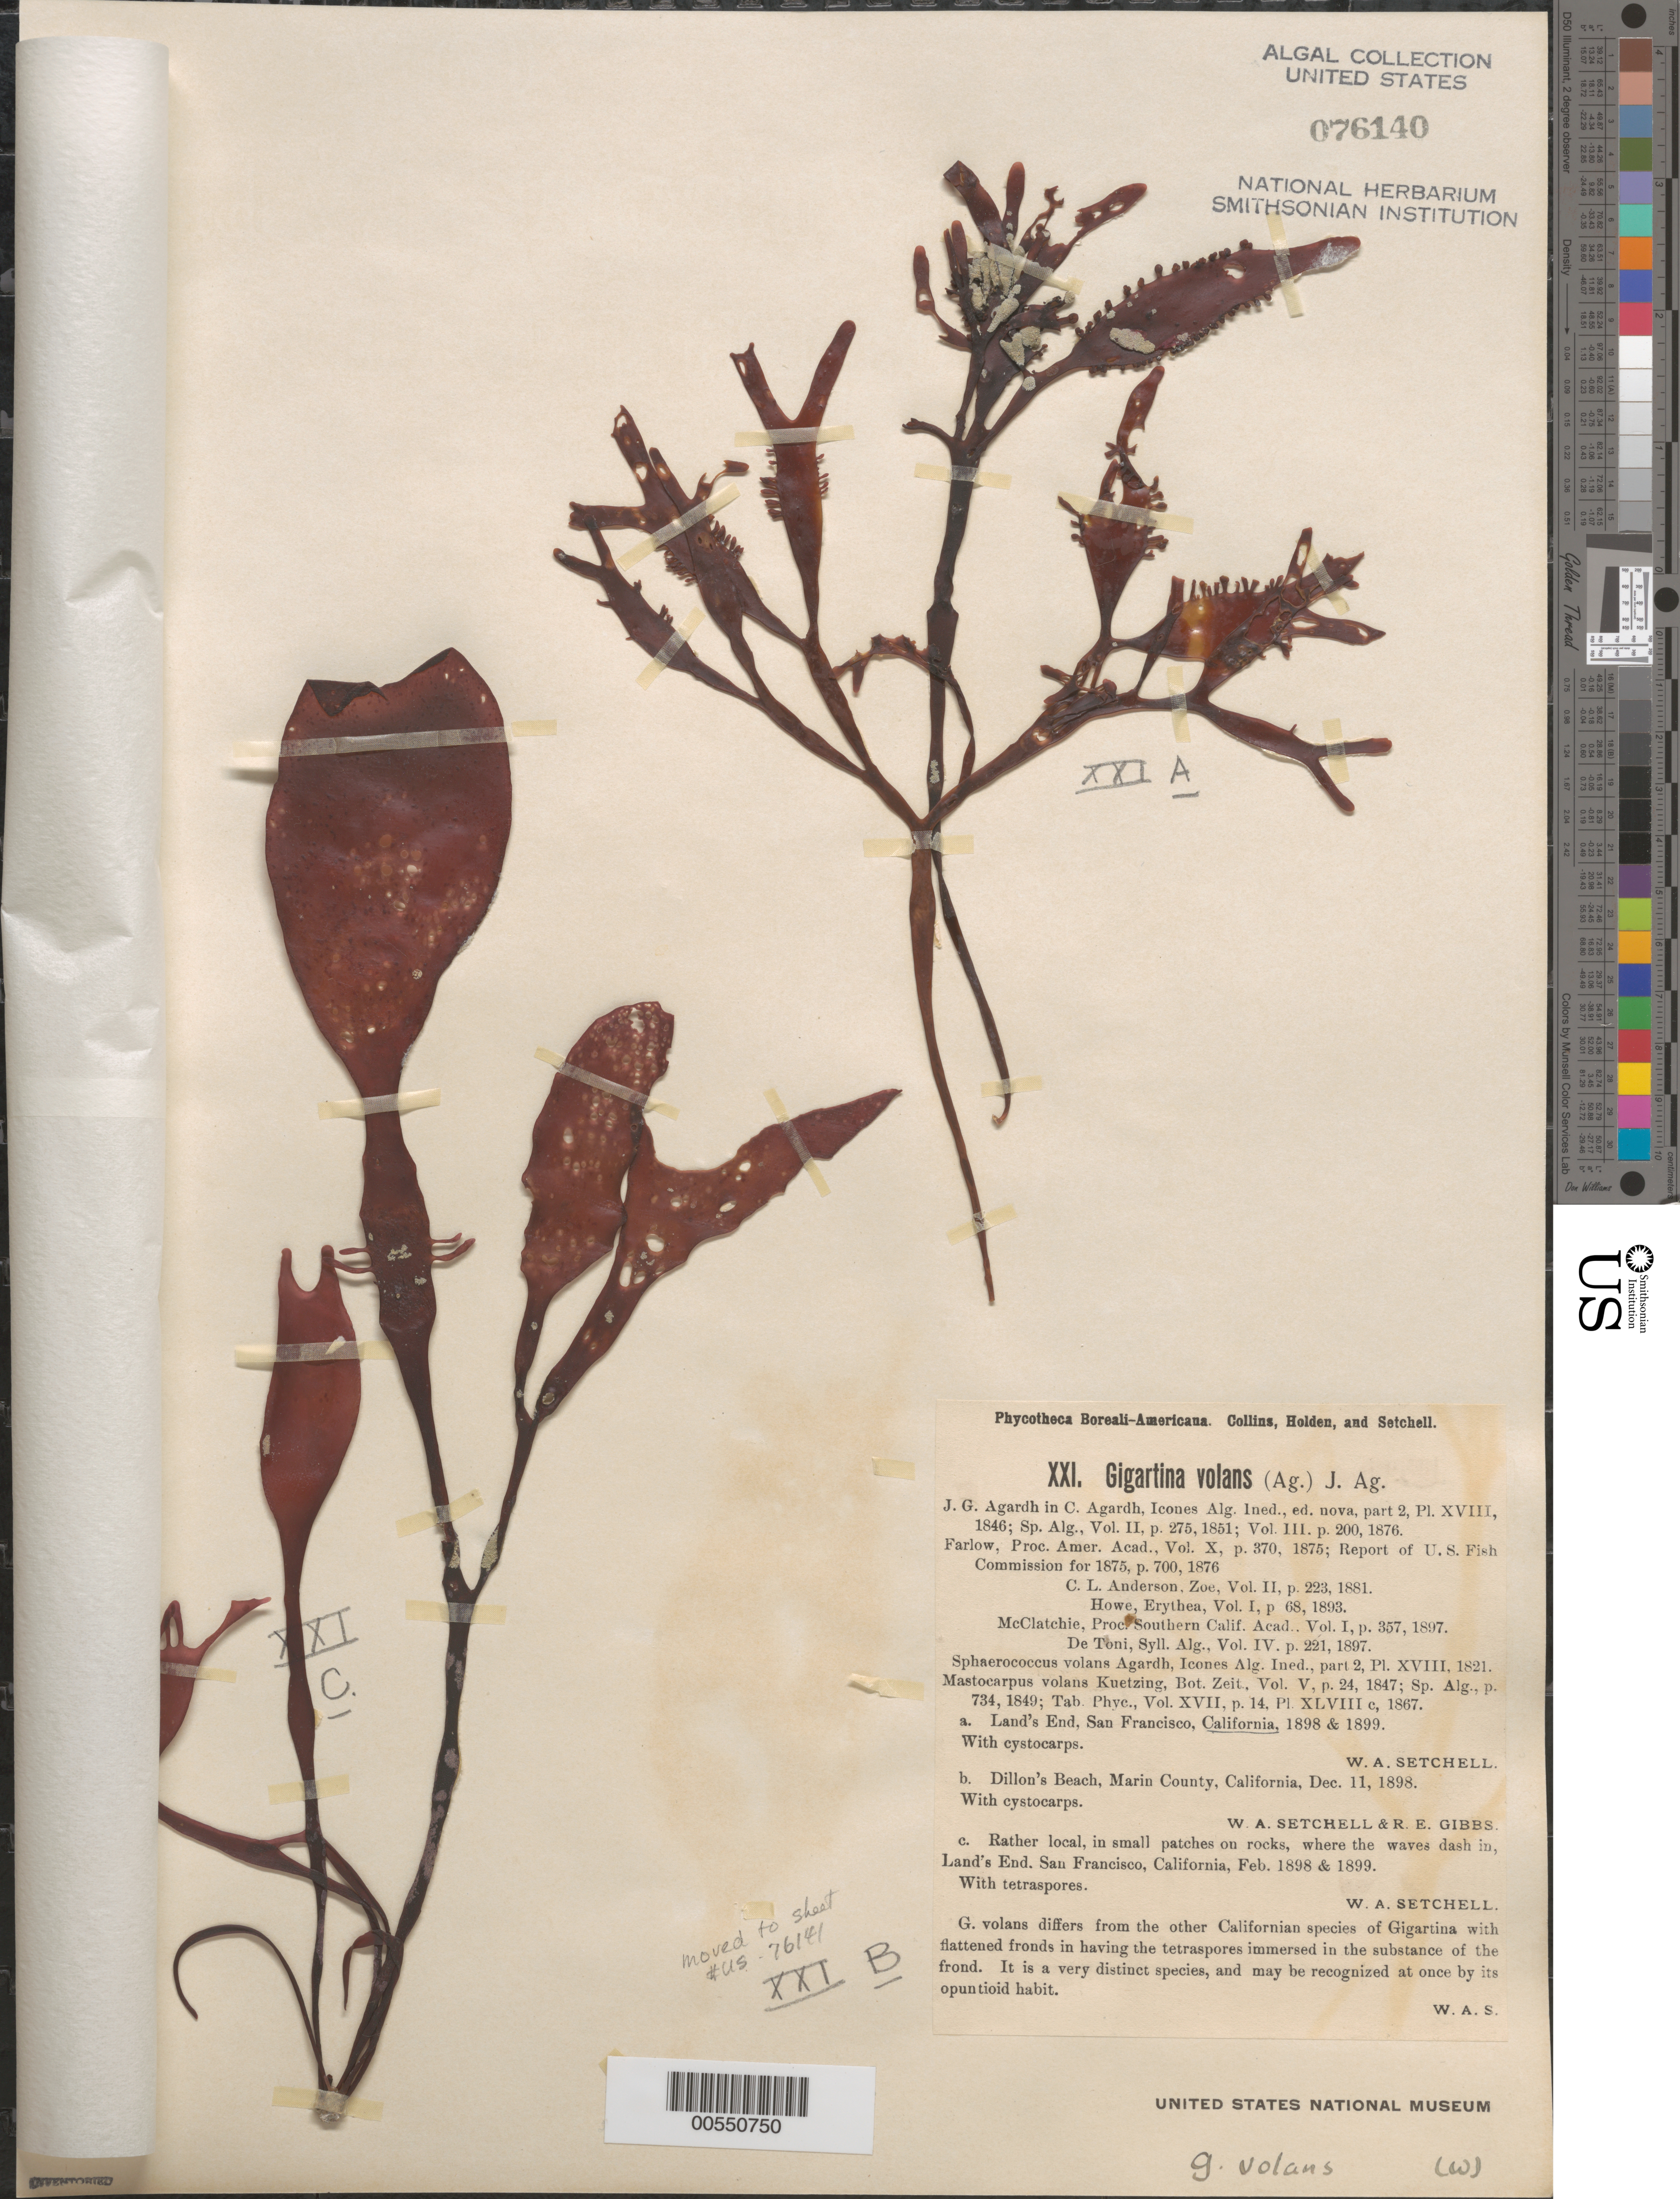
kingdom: Plantae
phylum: Rhodophyta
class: Florideophyceae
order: Gigartinales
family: Gigartinaceae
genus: Mazzaella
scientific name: Mazzaella volans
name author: (C. Agardh) Fredericq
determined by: Algae name updating Project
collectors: W. Setchell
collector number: PB-A XXIa & PB-A XXIc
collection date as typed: Feb 1898 AND -- --- 1899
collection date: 1898-02,1899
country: United States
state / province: California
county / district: San Francisco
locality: San Francisco, Lands End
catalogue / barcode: US 76140